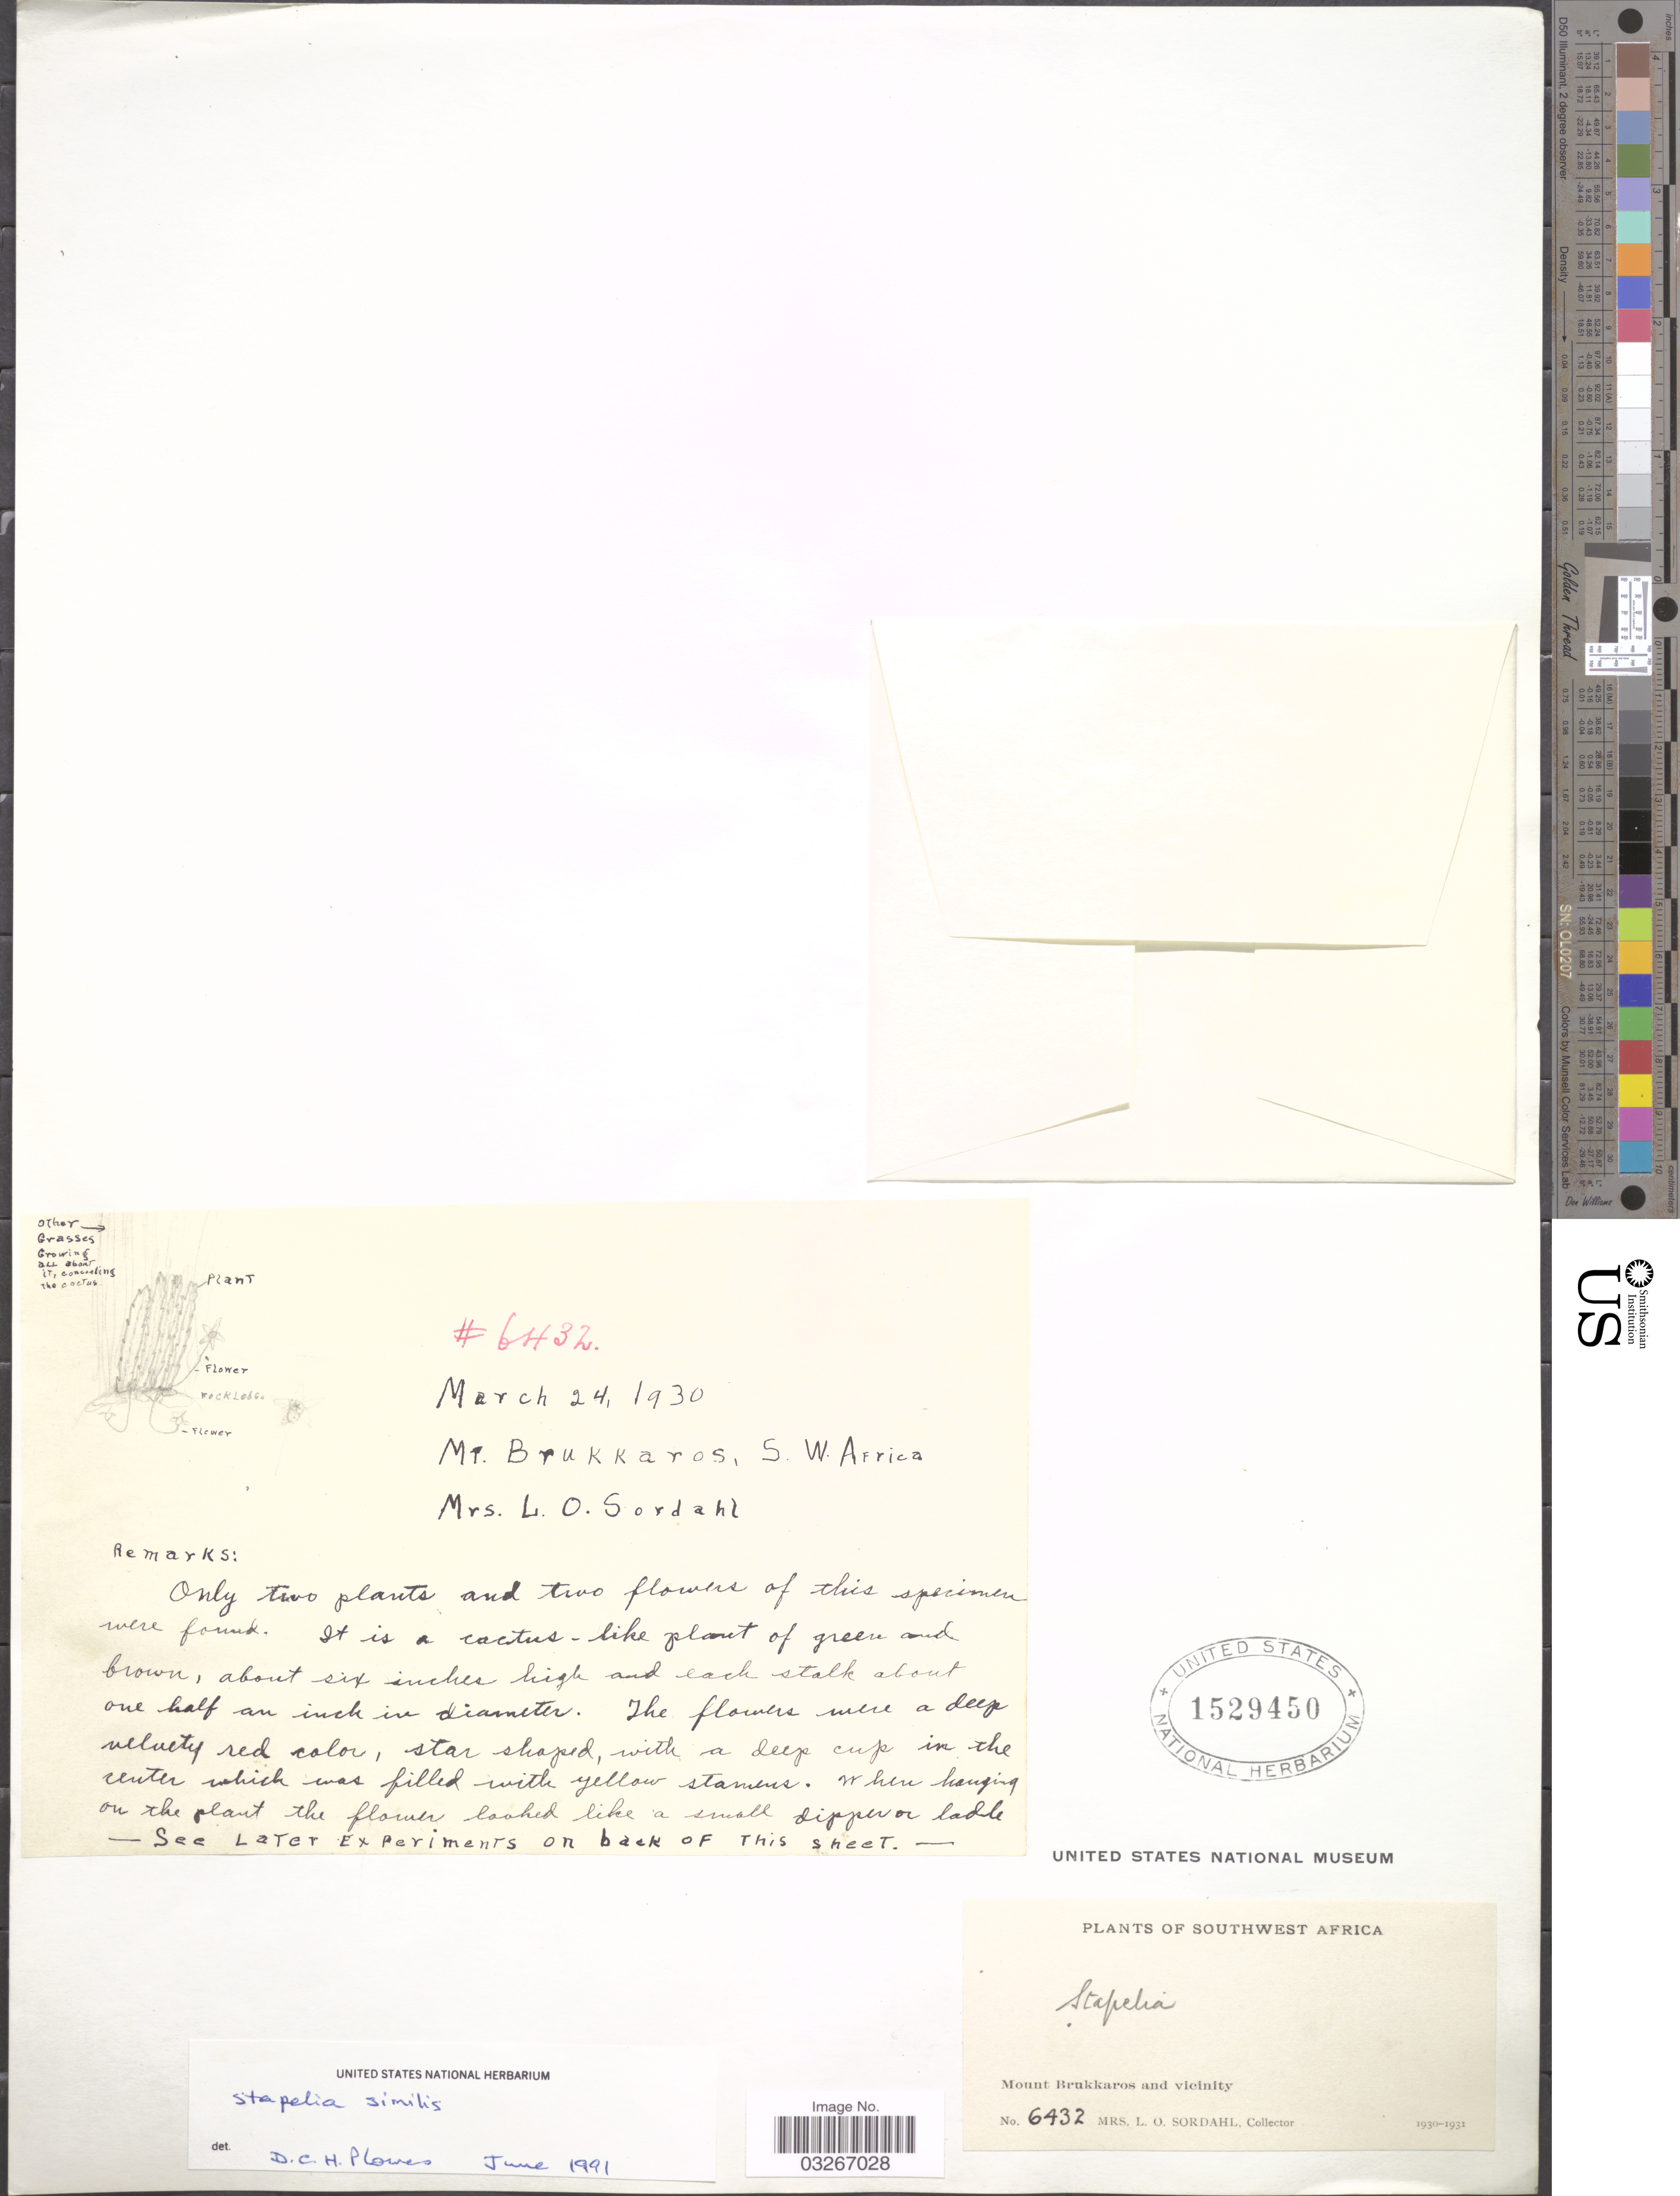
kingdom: Plantae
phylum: Tracheophyta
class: Magnoliopsida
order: Gentianales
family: Apocynaceae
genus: Stapelia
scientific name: Stapelia similis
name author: N.E. Br.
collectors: L. Sordahl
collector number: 6432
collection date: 1930-03-24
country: Namibia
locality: Southwest Africa. Mount Brukkaros and vicinity.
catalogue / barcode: US 1529450